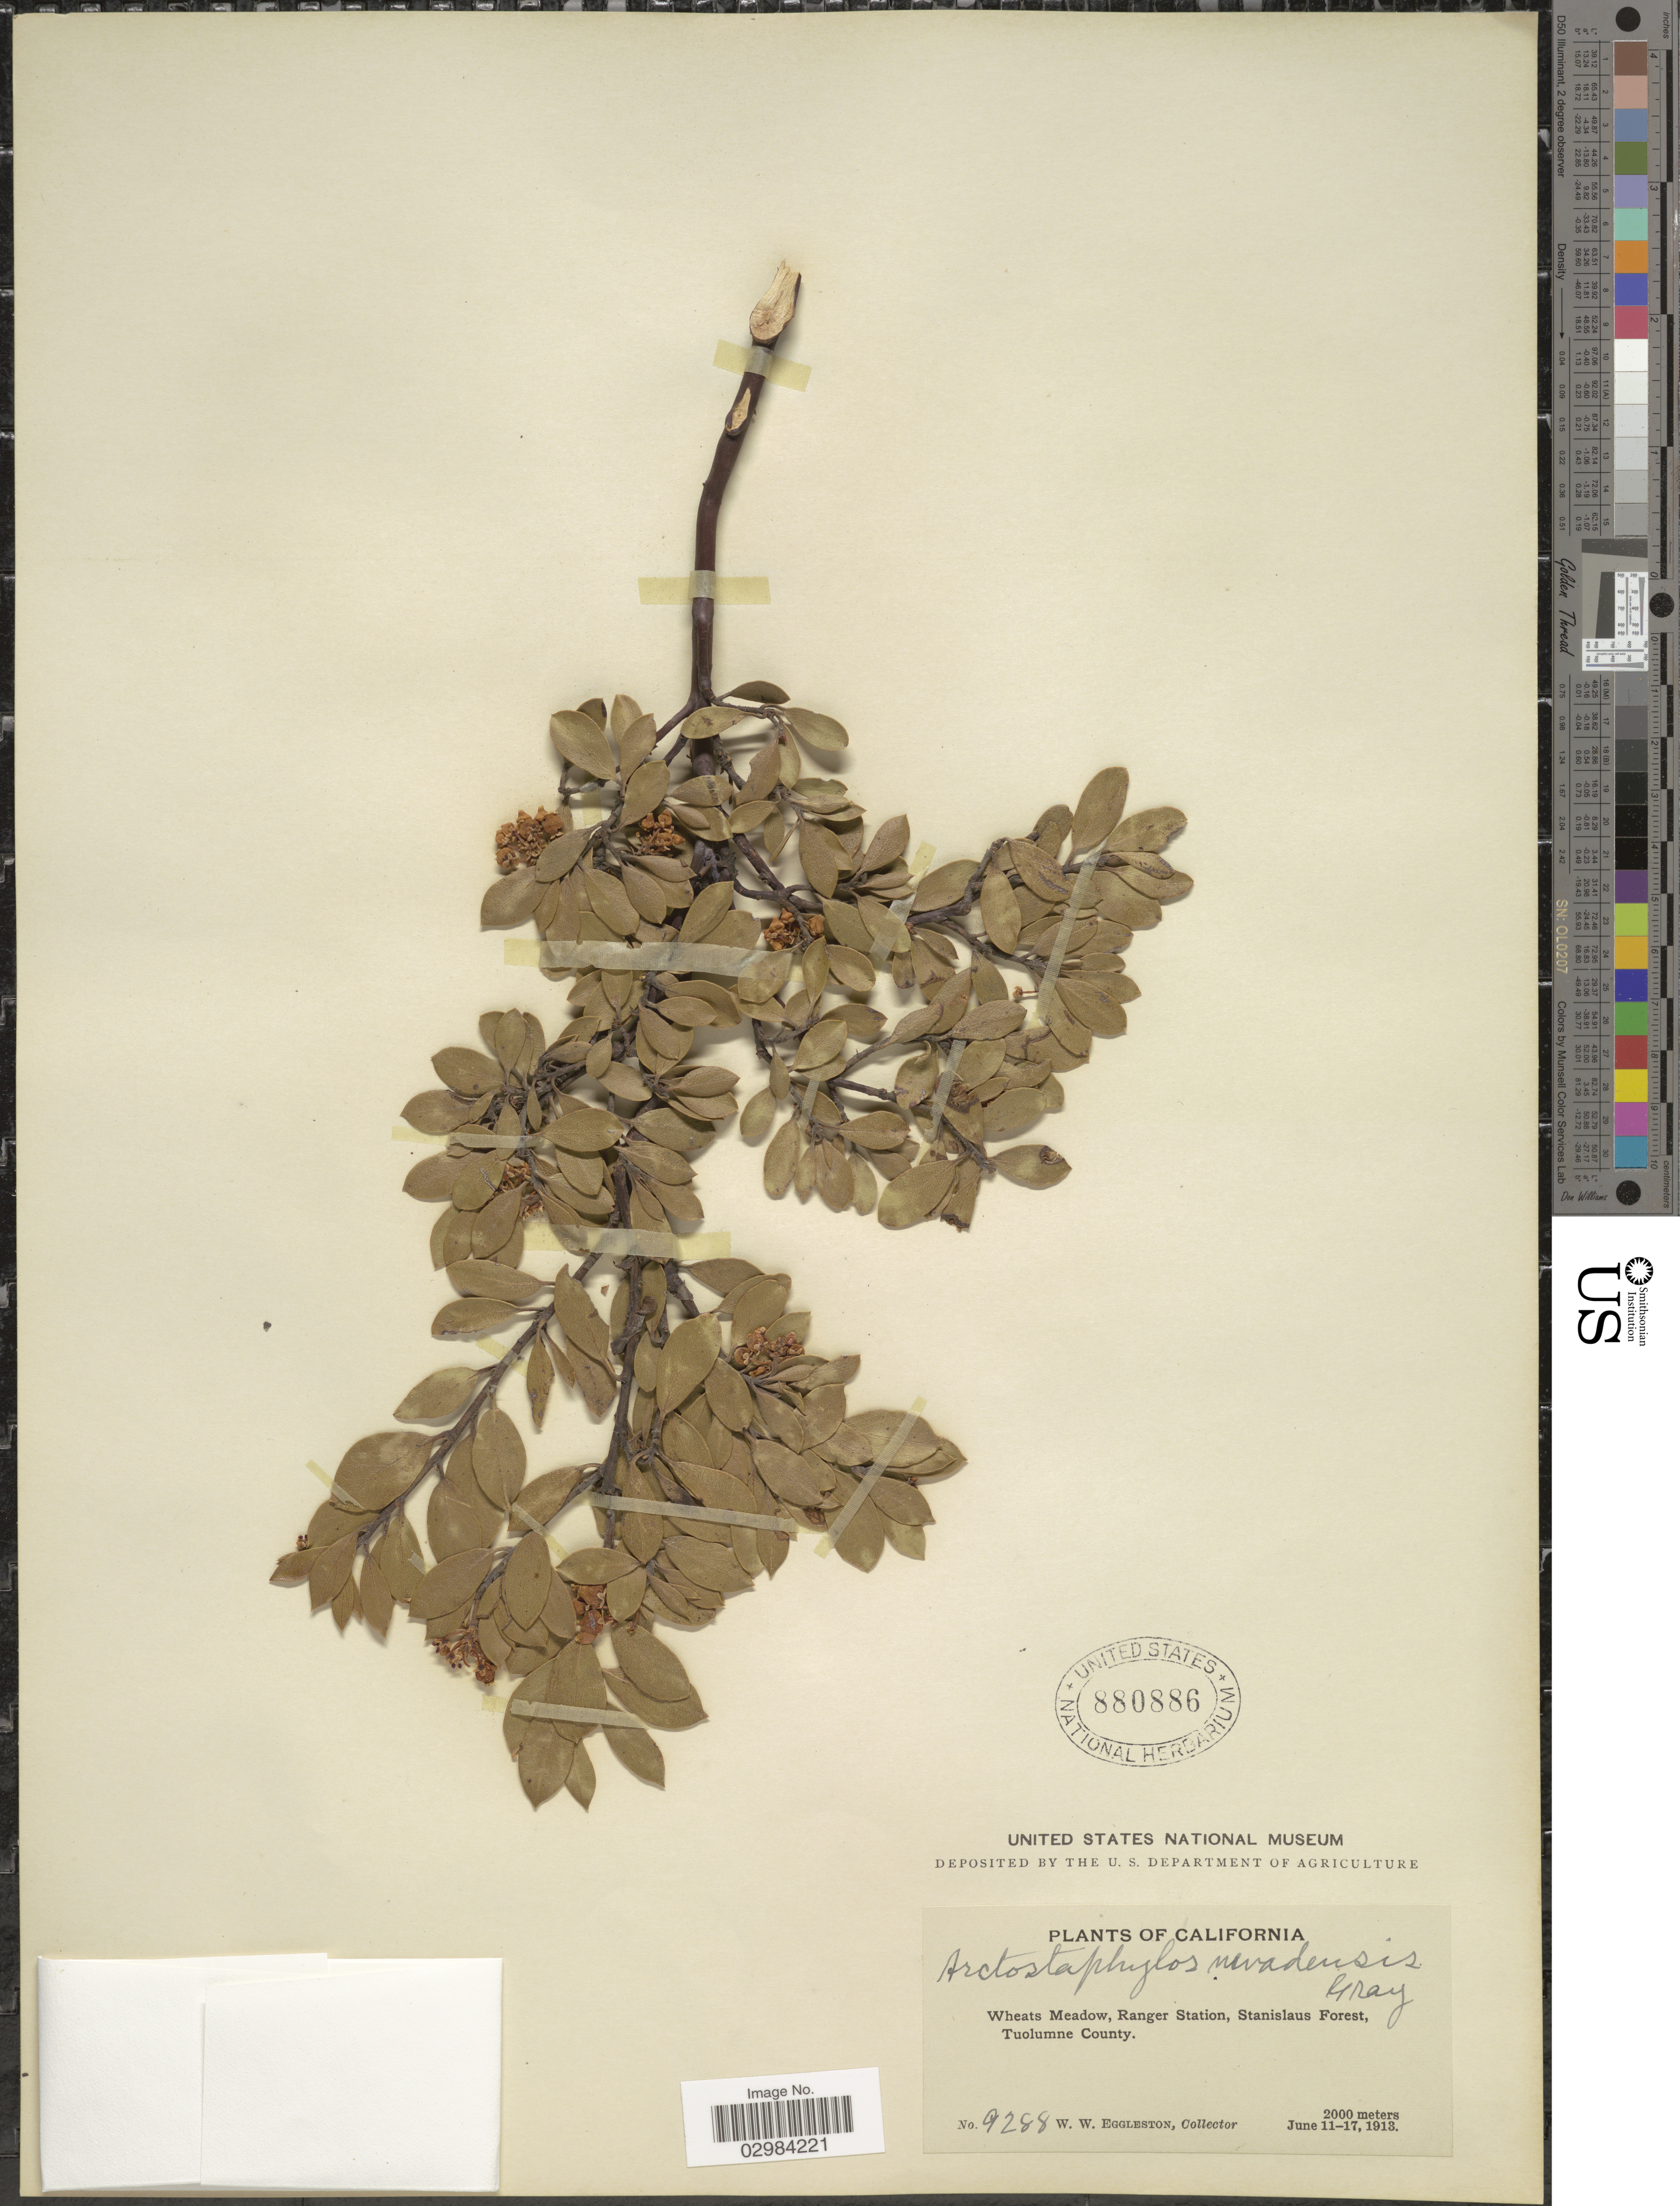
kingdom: Plantae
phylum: Tracheophyta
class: Magnoliopsida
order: Ericales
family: Ericaceae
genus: Arctostaphylos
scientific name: Arctostaphylos nevadensis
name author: A. Gray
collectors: W. W. Eggleston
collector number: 9288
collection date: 1913-06-11/1913-06-17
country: United States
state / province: California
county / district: Tuolumne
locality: Wheats Meadow, Ranger Station, Stanisclaus Forest, Tuolumne County.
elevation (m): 2000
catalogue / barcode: US 880886